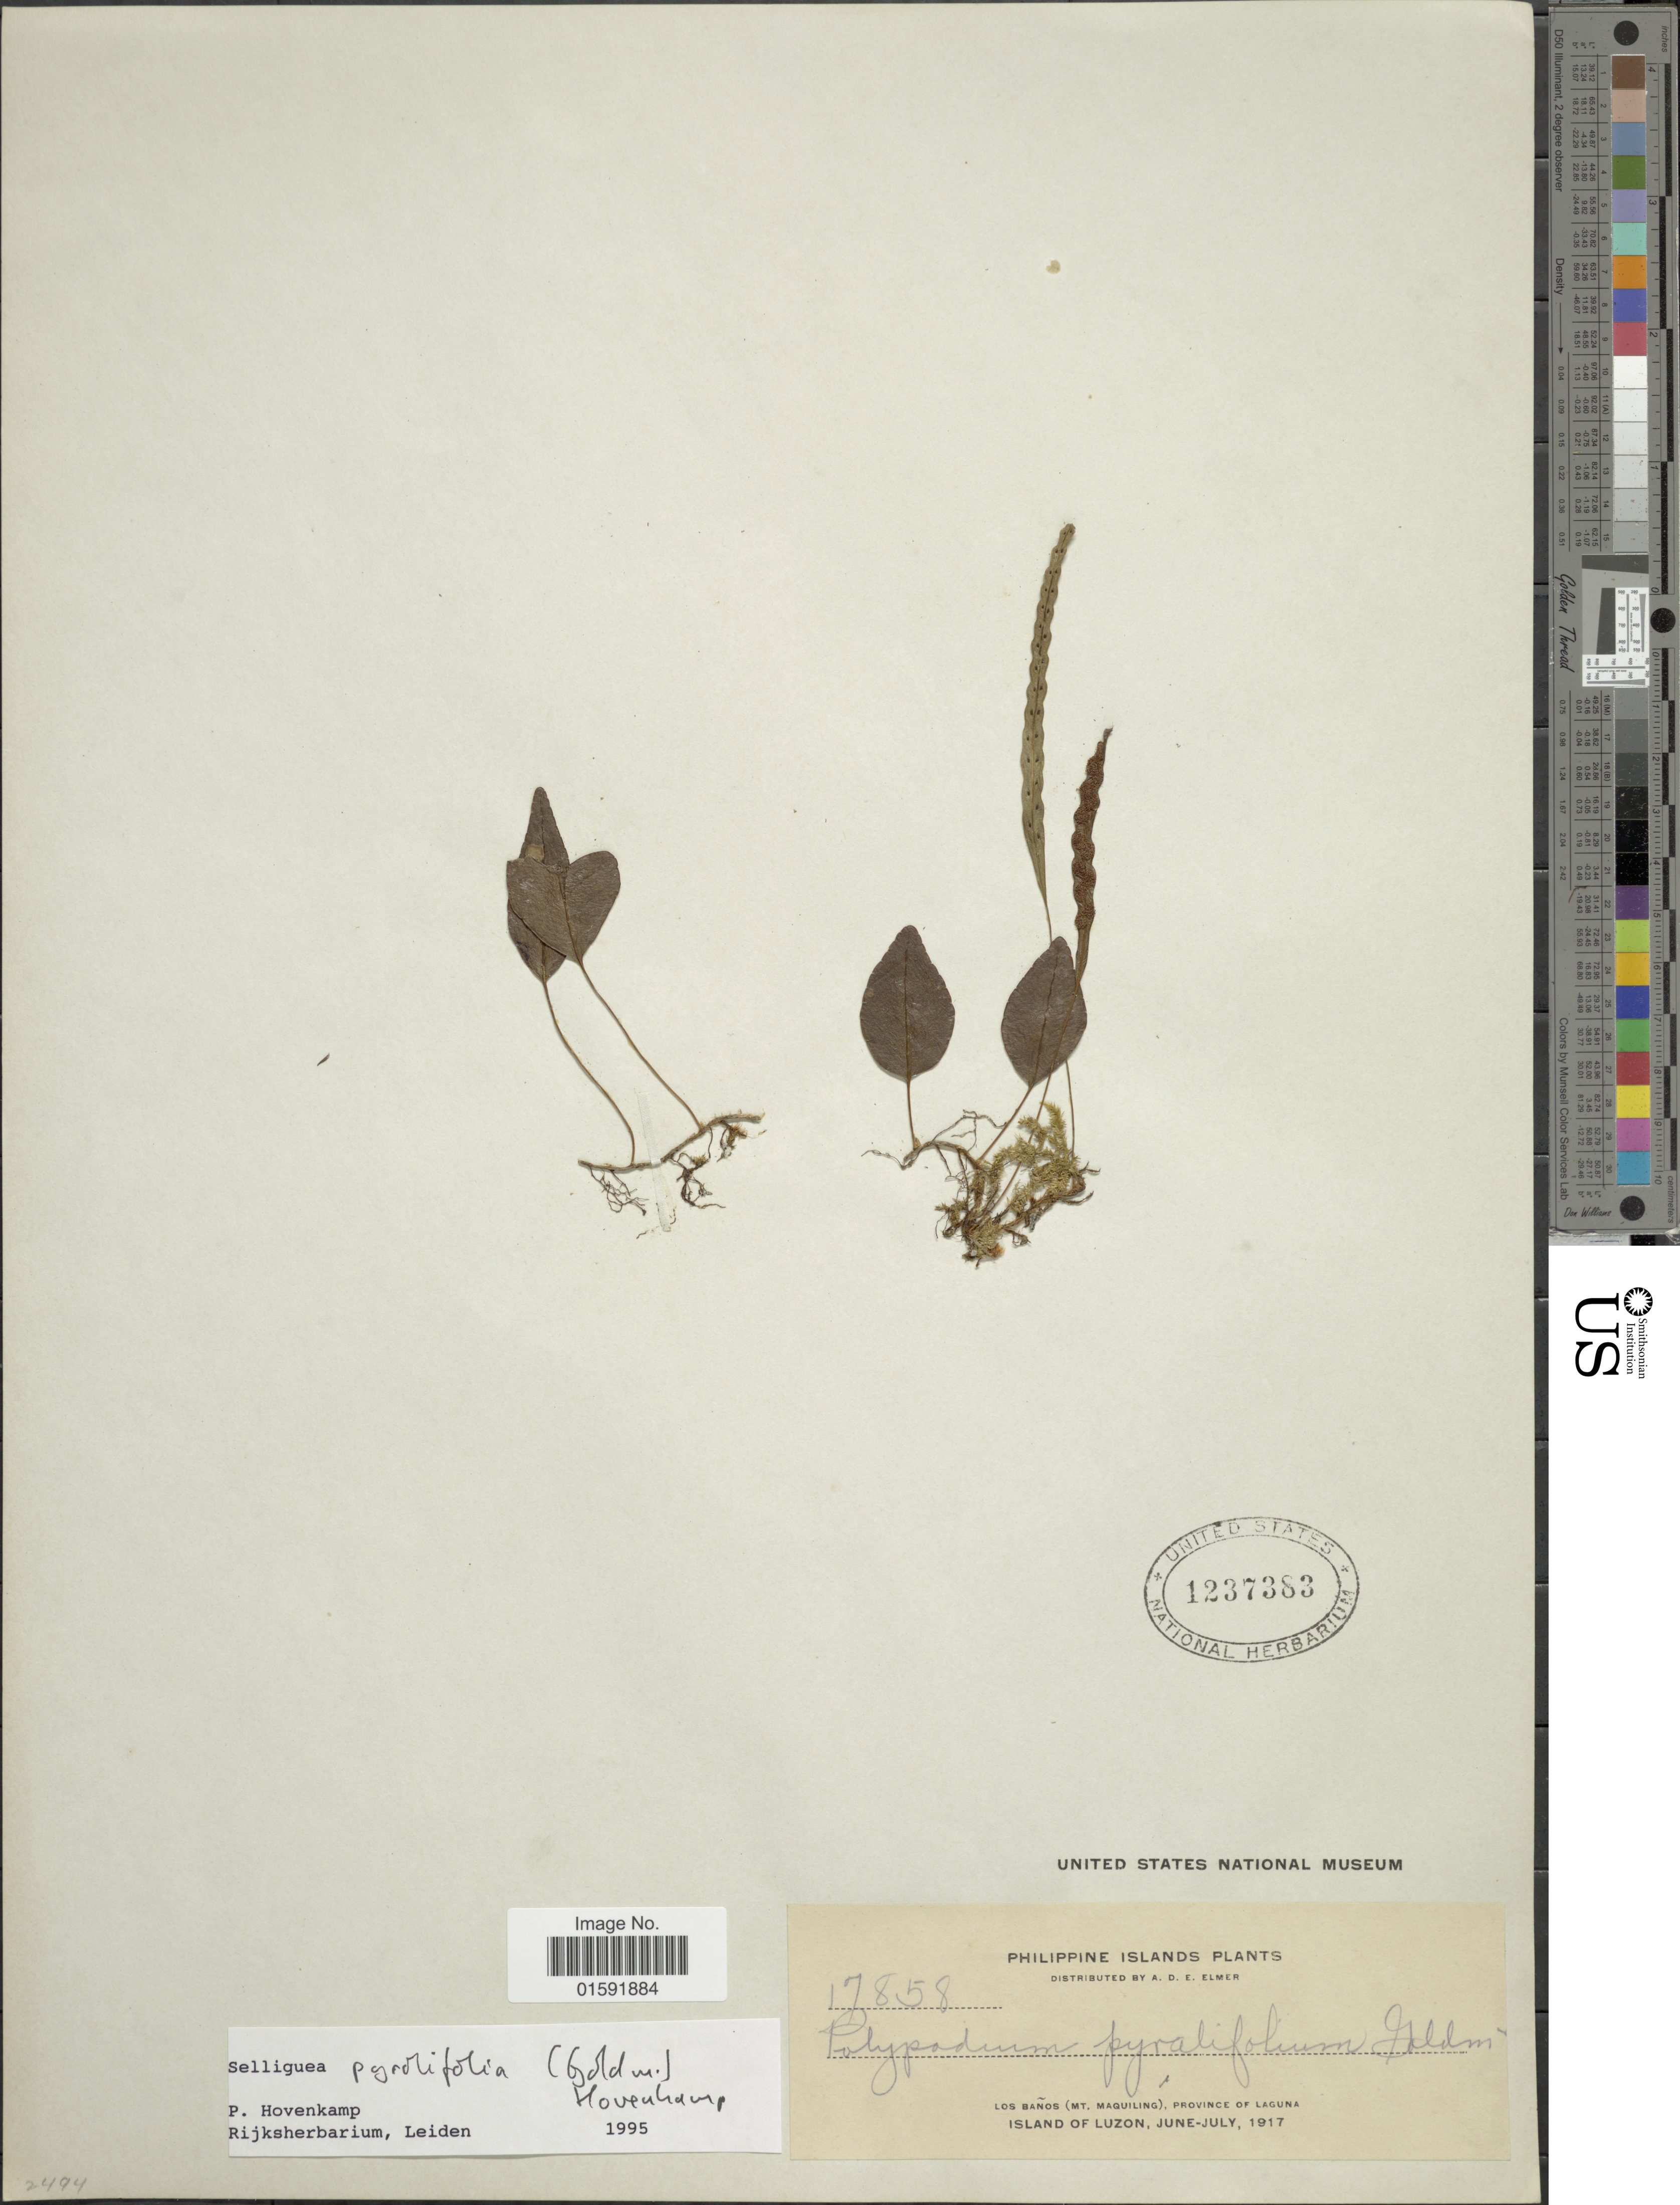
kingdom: Plantae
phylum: Tracheophyta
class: Polypodiopsida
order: Polypodiales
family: Polypodiaceae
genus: Selliguea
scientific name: Selliguea pyrolifolia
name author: (Goldm.) Hovenkamp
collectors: A. D. E. Elmer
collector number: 17858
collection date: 1917-06/1917-07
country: Philippines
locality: Los Baños (Mt. Maquiling), Province of Laguna, Island of Luzon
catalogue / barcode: US 1237383